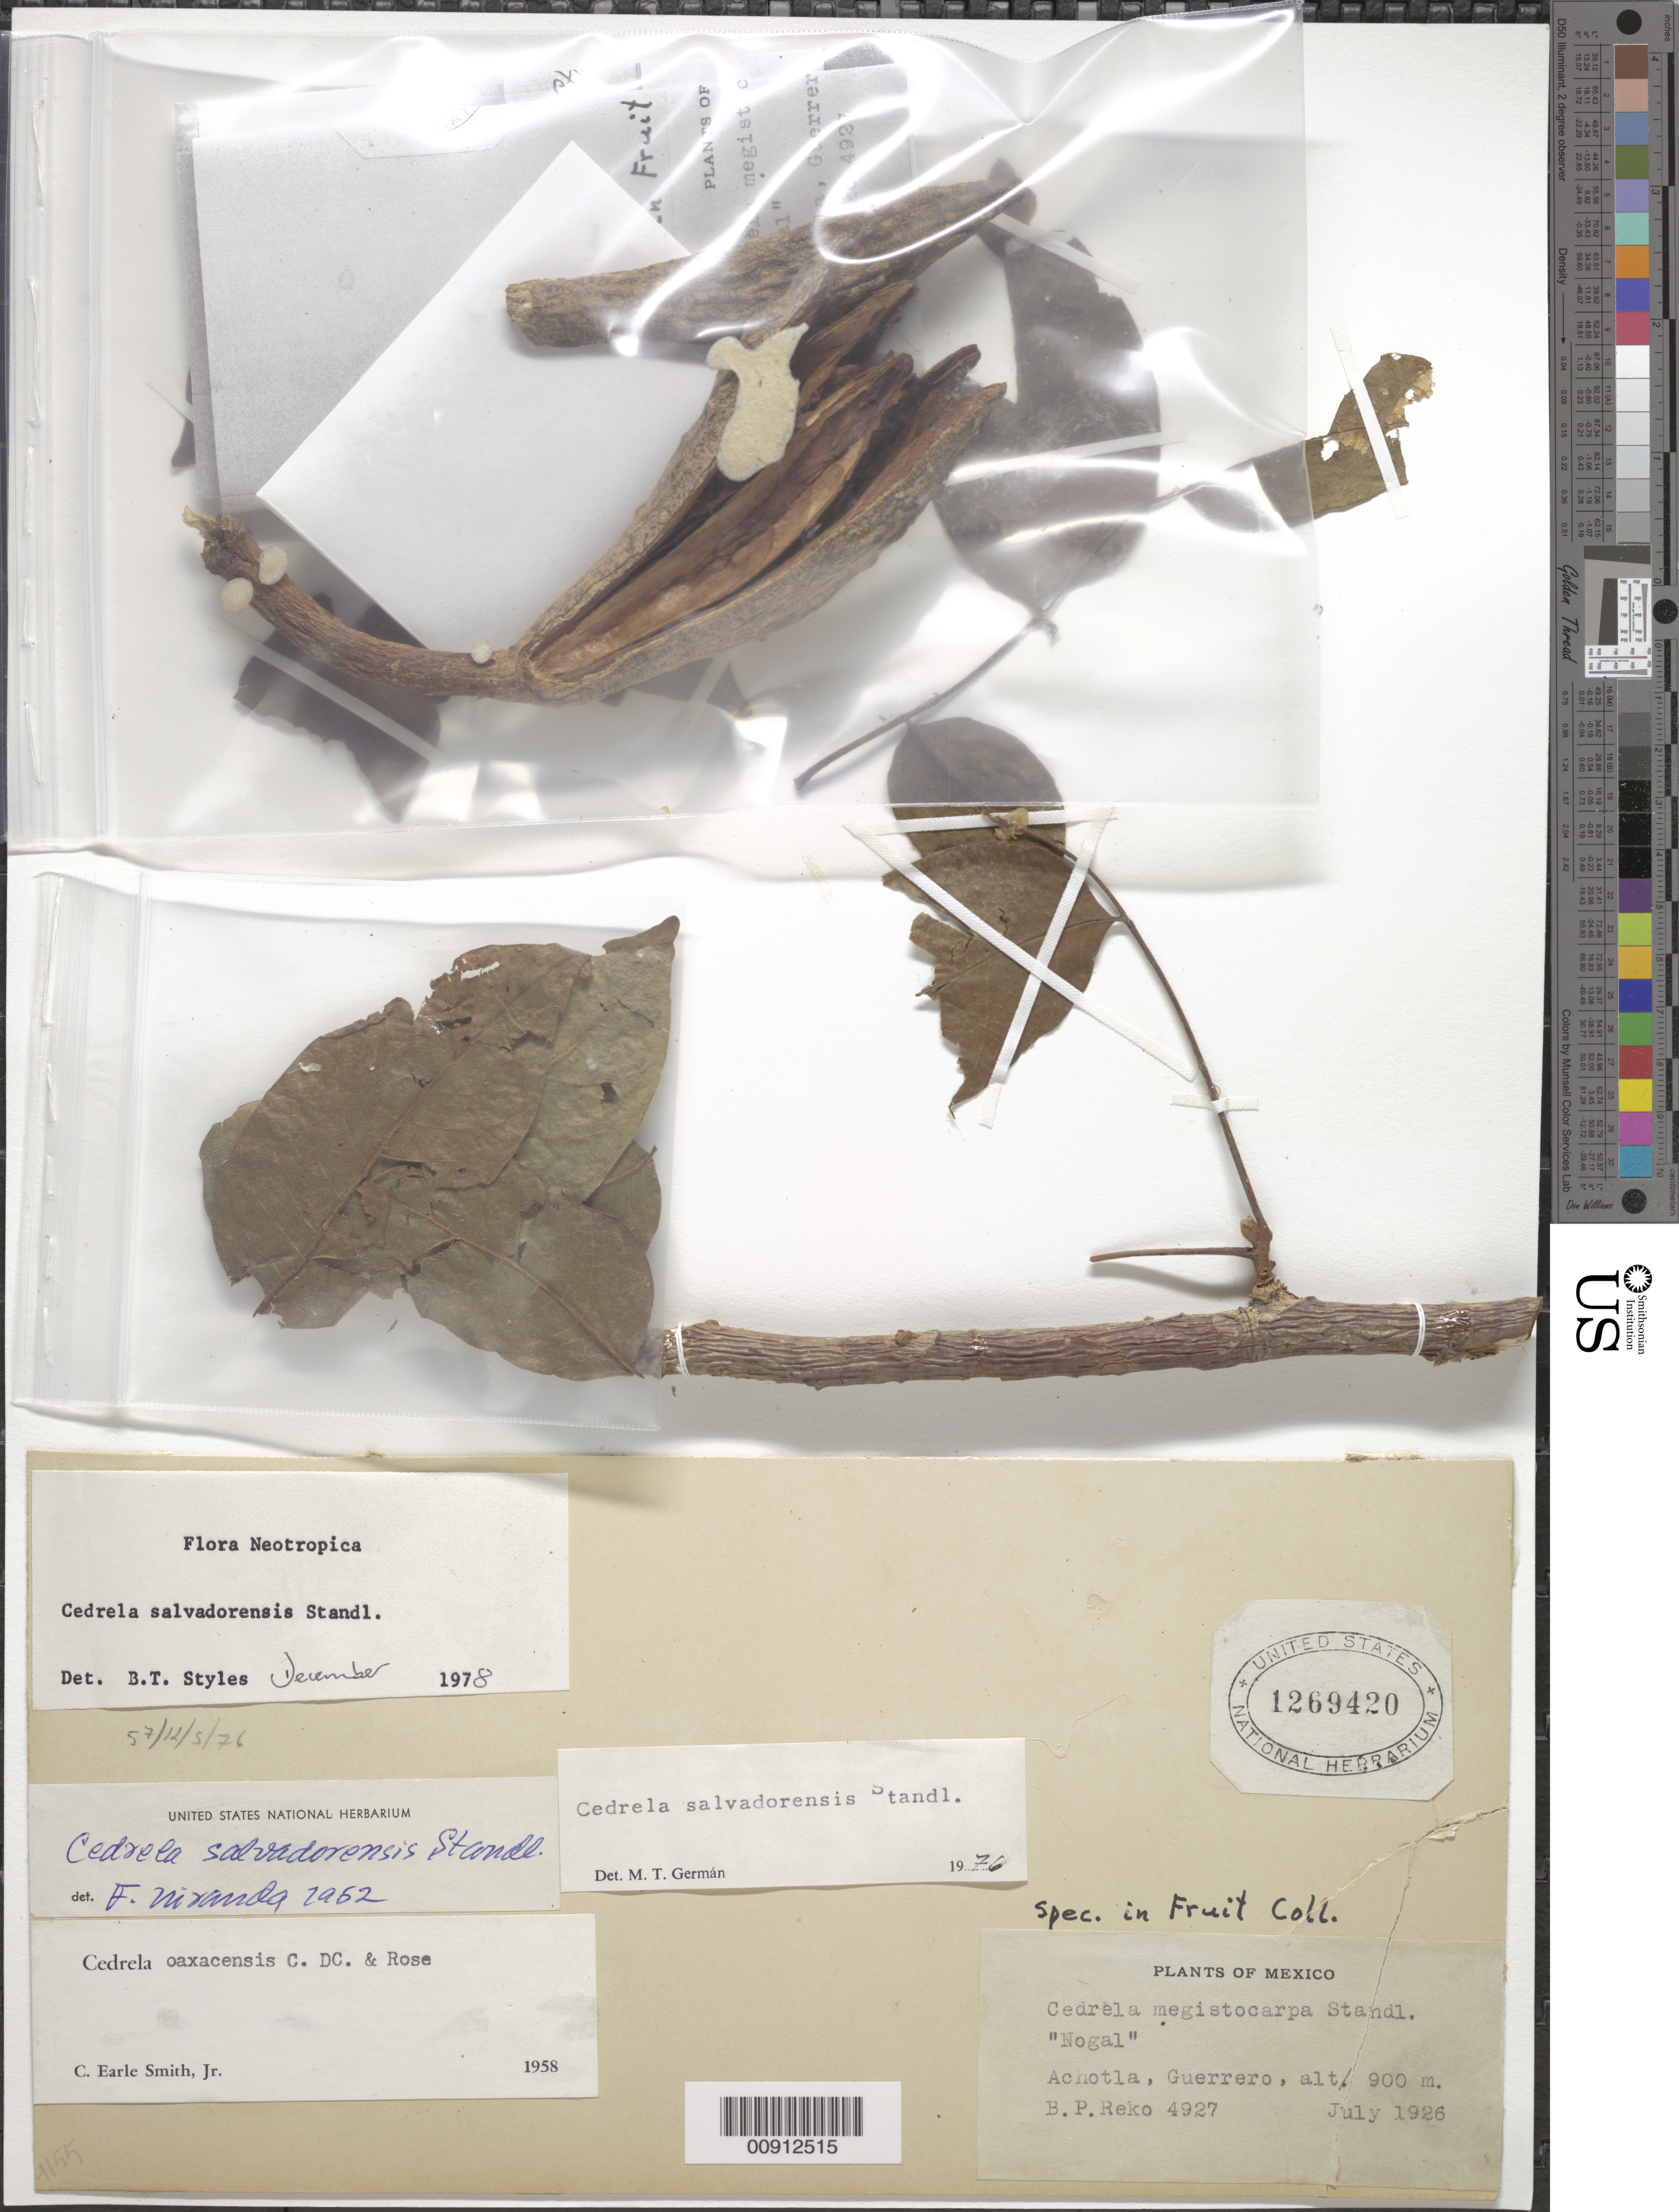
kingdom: Plantae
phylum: Tracheophyta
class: Magnoliopsida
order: Sapindales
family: Meliaceae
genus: Cedrela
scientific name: Cedrela salvadorensis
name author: Standl.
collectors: B. P. Reko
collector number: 4927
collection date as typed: Jul 1926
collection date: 1926-07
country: Mexico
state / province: Guerrero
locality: Achotla, Guerrero.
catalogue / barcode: US 1269420